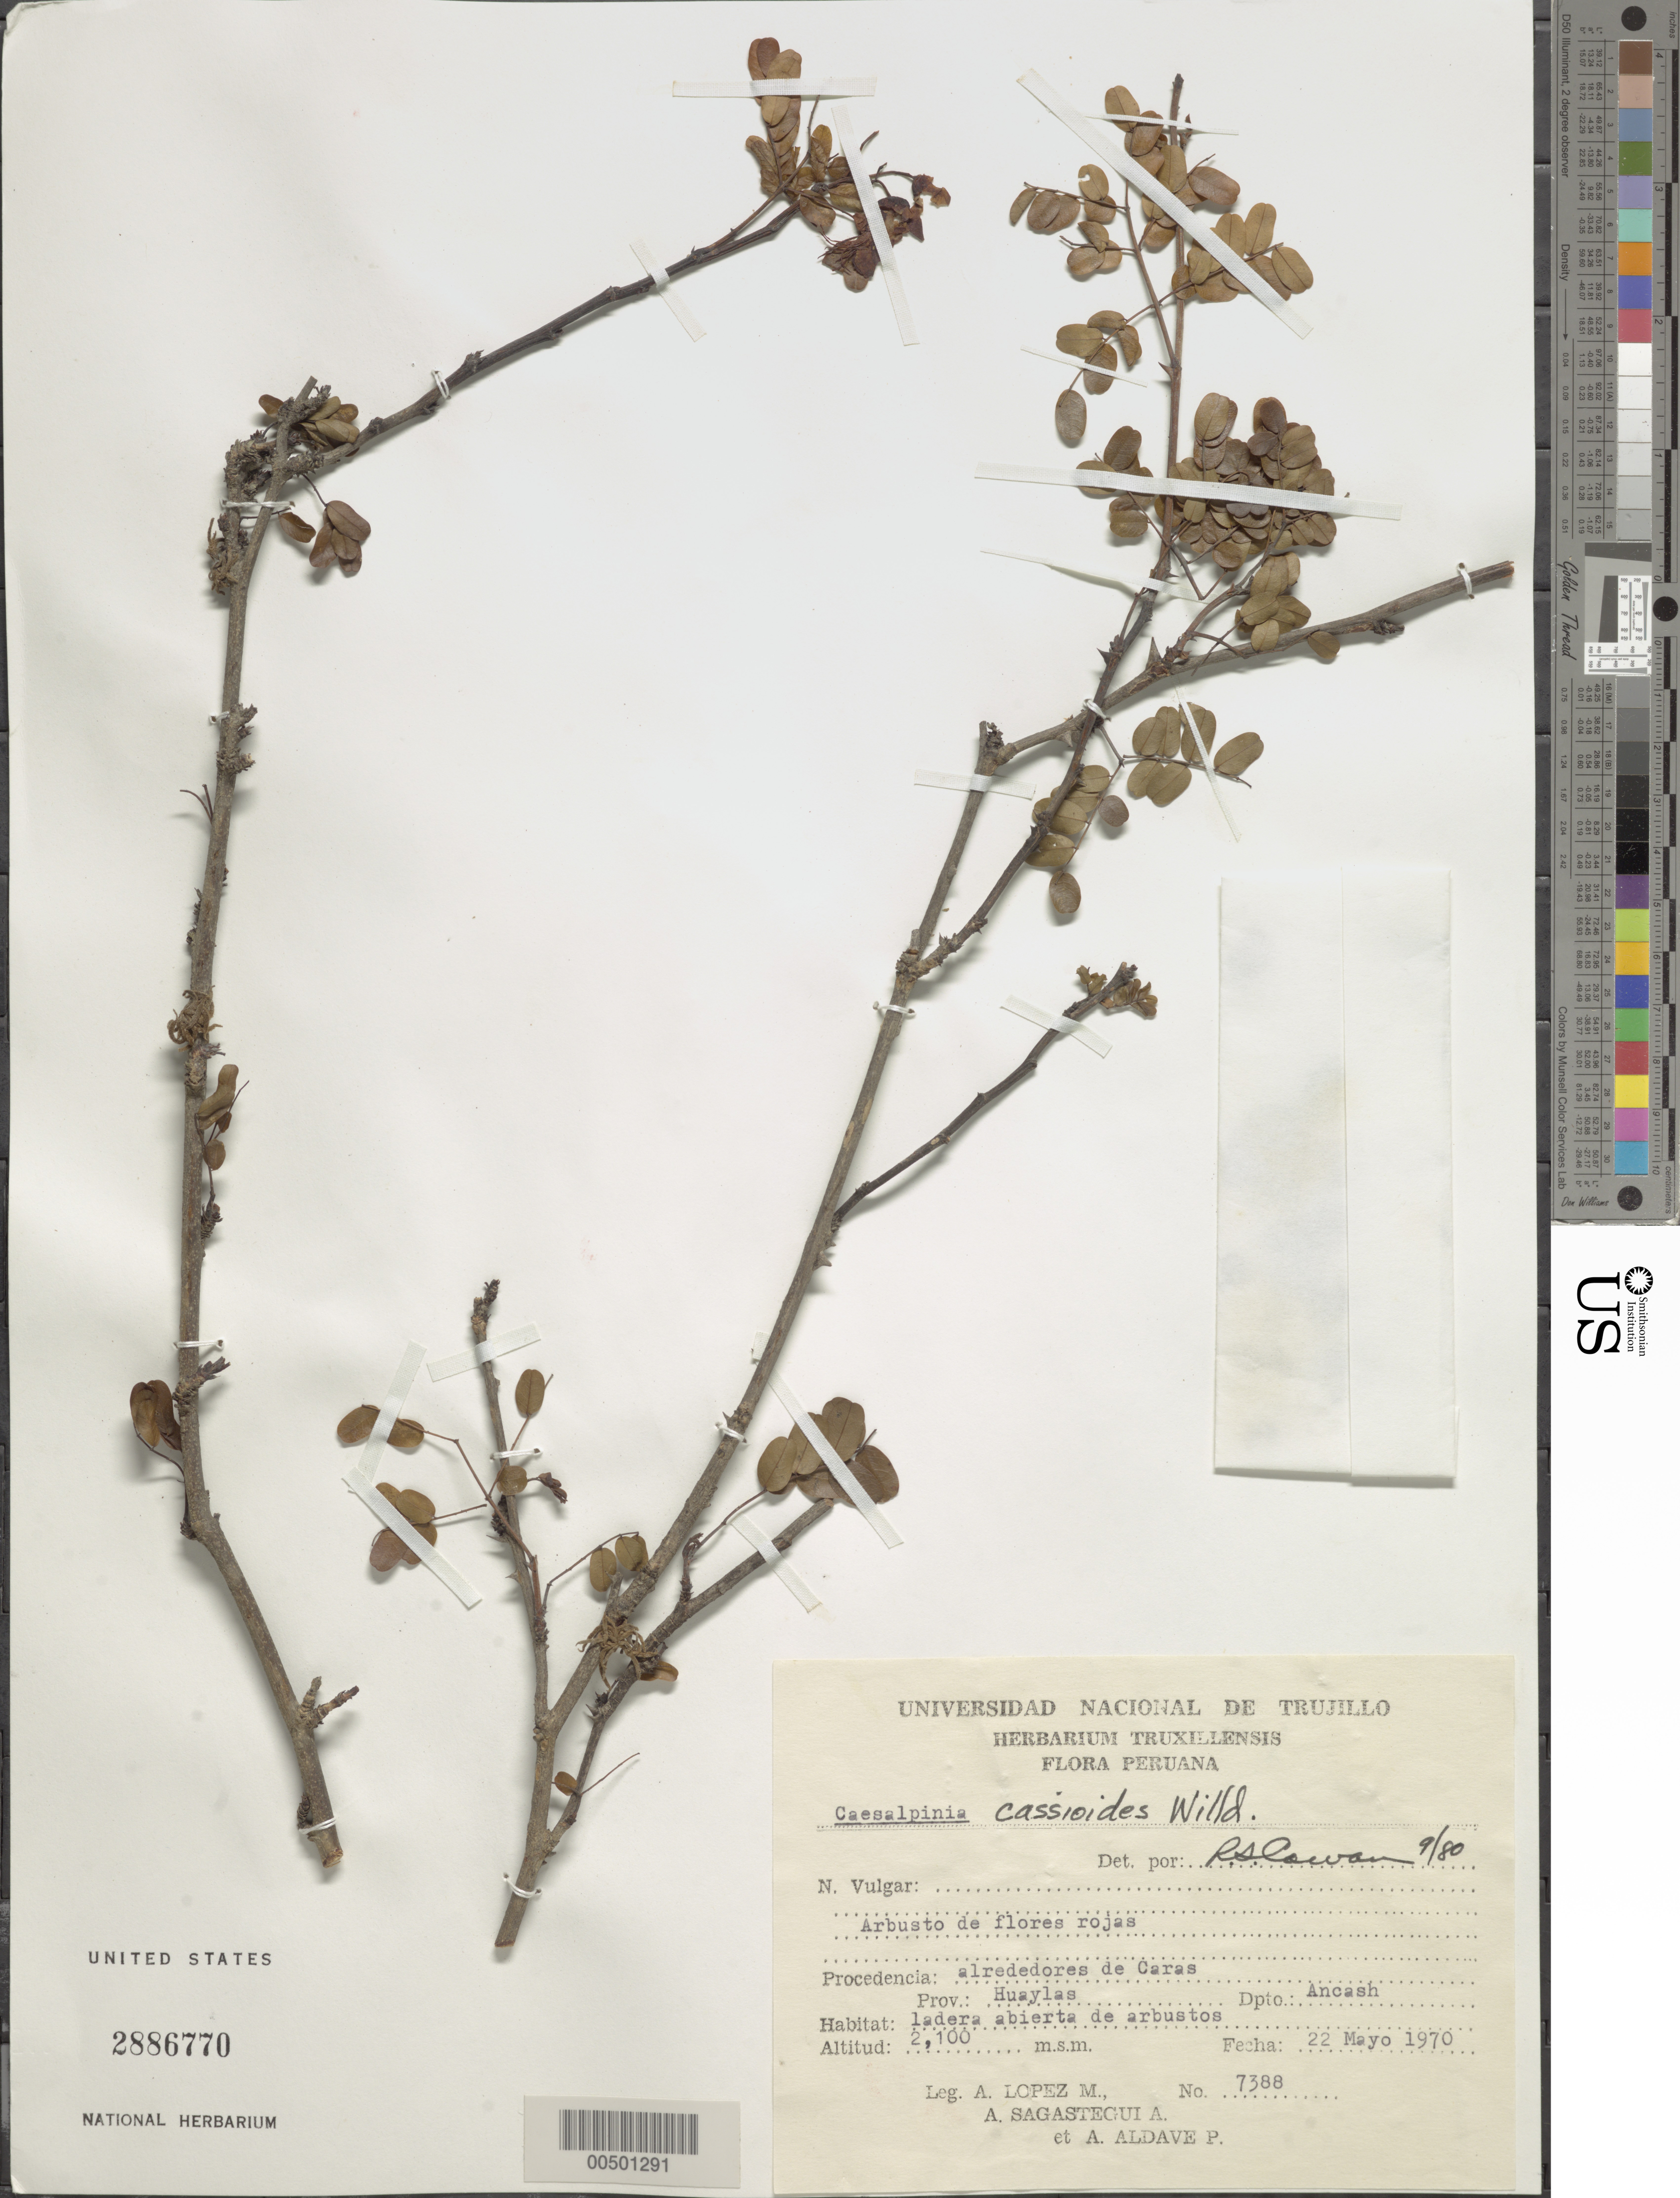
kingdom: Plantae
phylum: Tracheophyta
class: Magnoliopsida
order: Fabales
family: Fabaceae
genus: Caesalpinia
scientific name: Caesalpinia cassioides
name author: Willd.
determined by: Cowan, R. S.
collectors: A. López M., A. Sagástegui A. & A. Aldave Pajares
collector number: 7388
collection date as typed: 22 May 1970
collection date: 1970-05-22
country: Peru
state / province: Ancash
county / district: Huaylas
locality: alrededores de Caras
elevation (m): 2100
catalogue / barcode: US 2886770